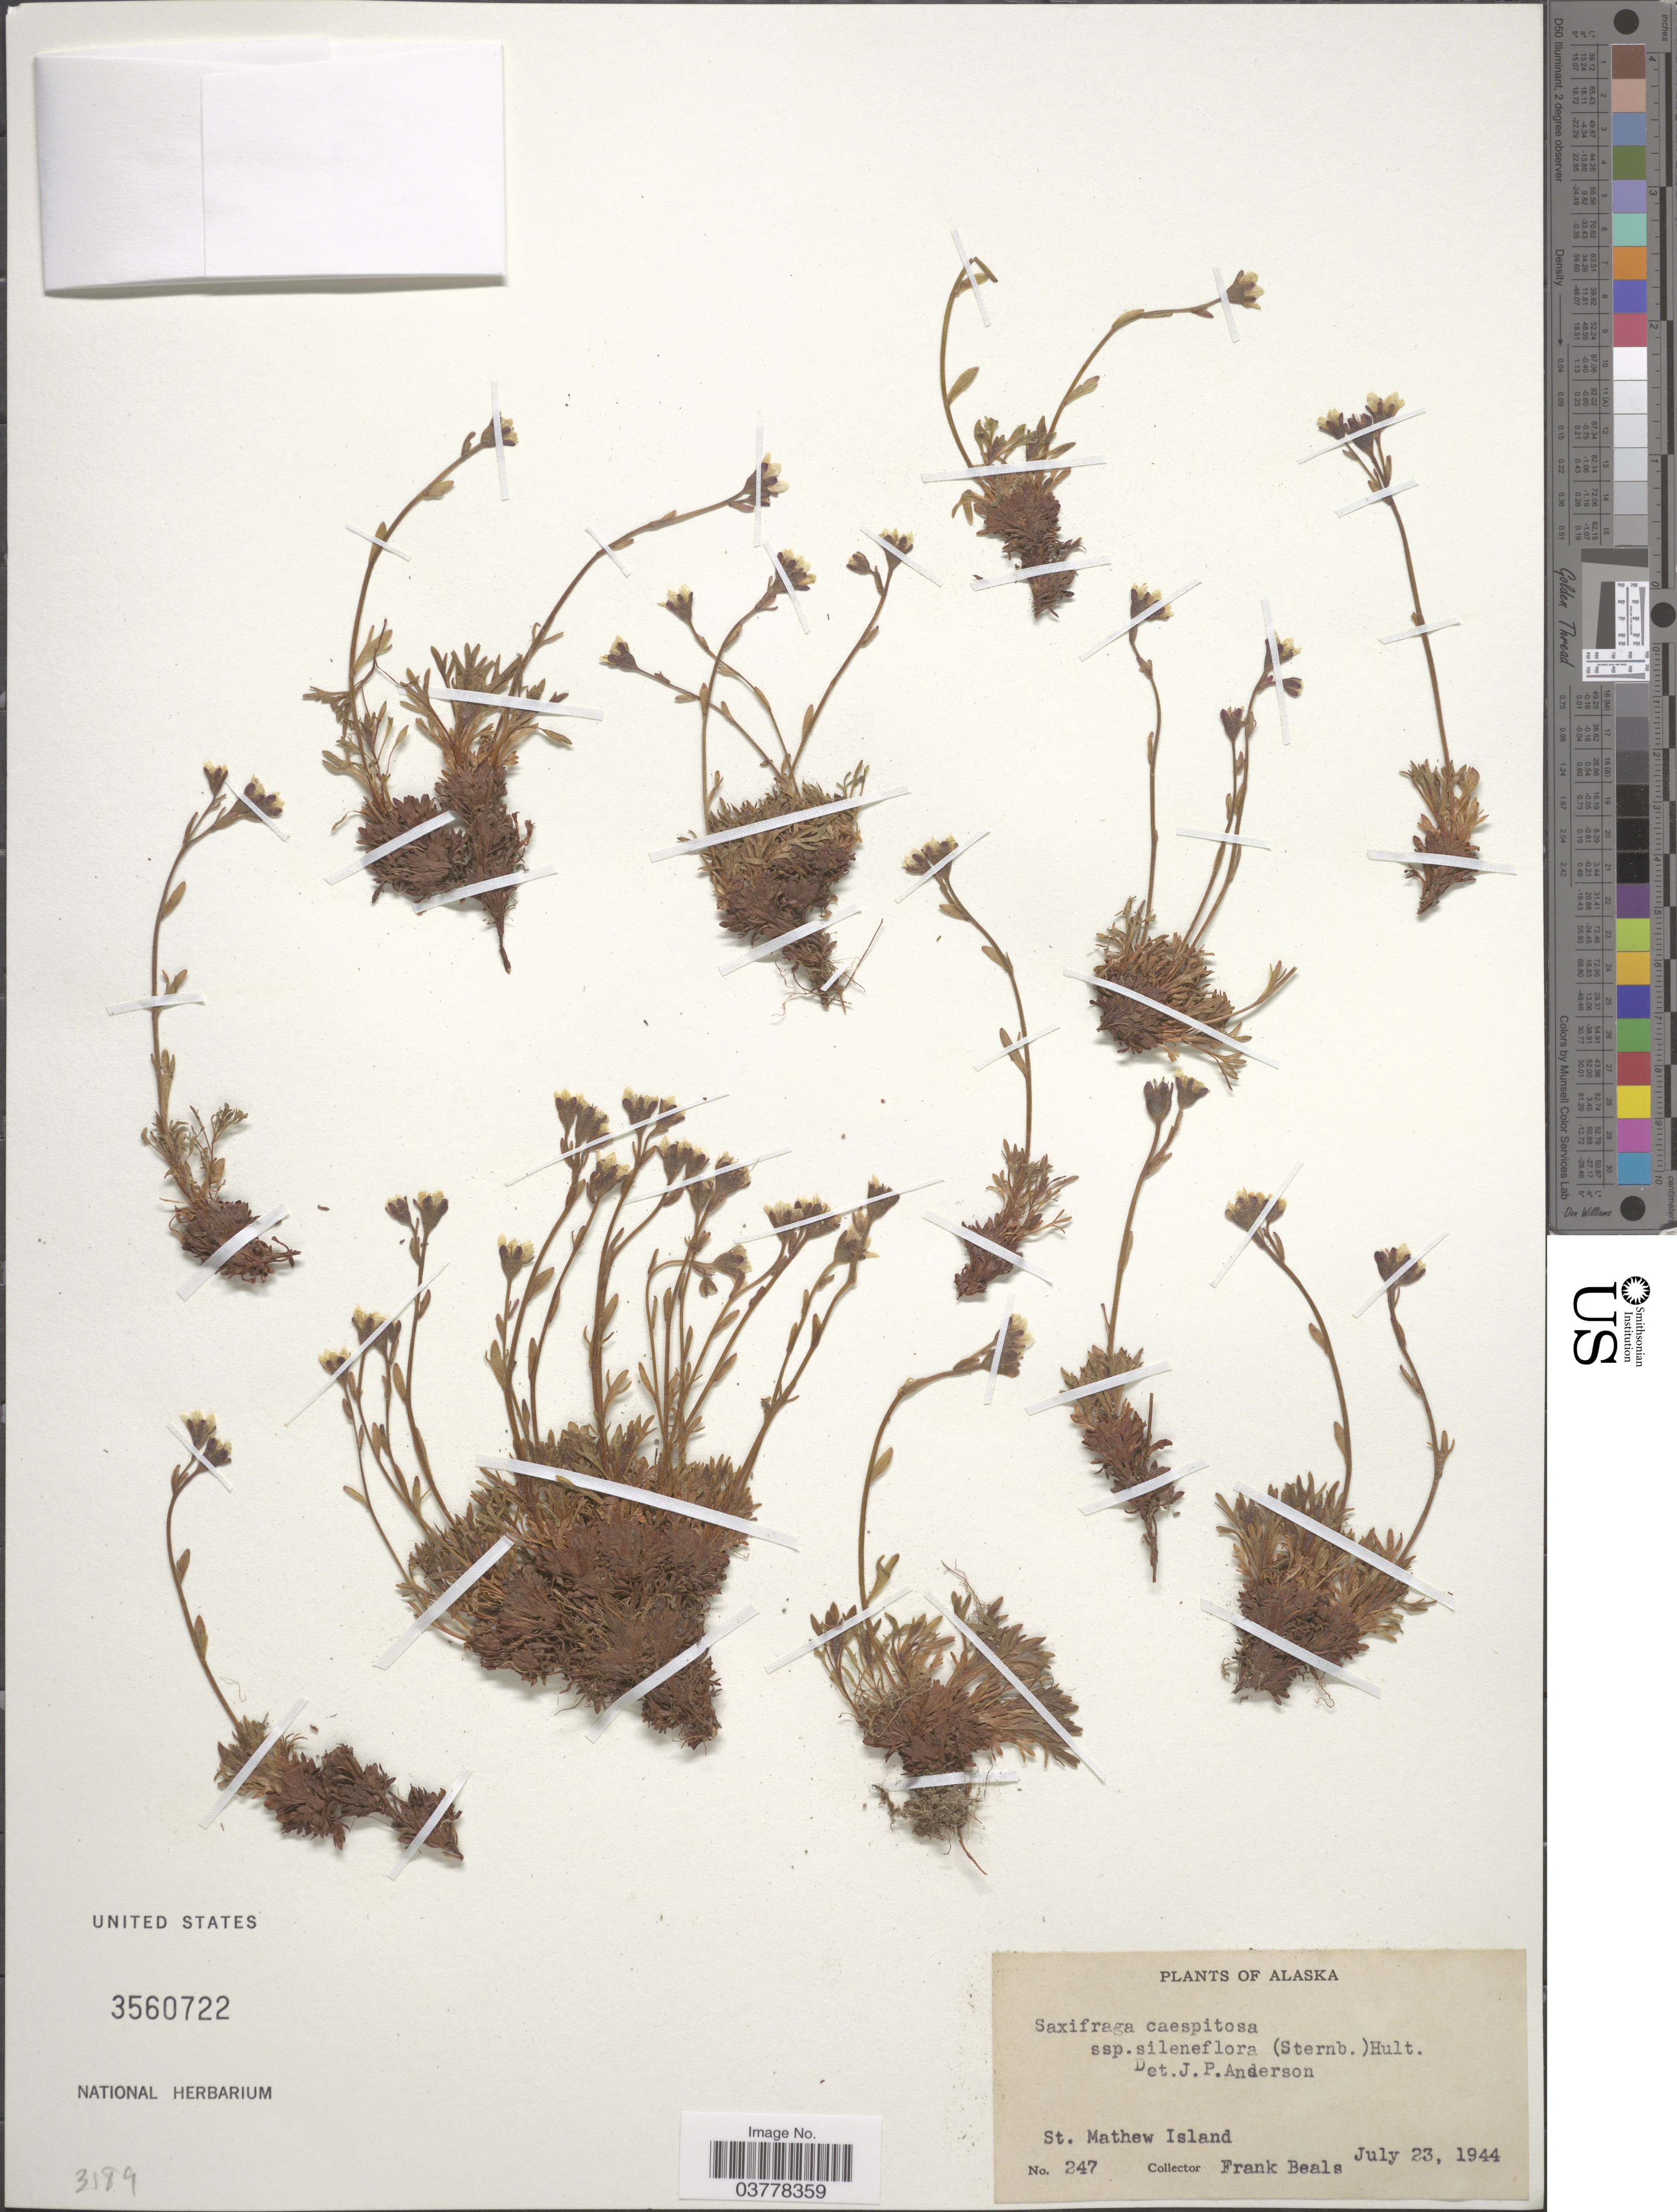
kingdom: Plantae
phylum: Tracheophyta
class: Magnoliopsida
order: Saxifragales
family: Saxifragaceae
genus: Saxifraga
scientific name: Saxifraga caespitosa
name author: L.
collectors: F. Beals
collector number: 247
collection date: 1944-07-23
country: United States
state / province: Alaska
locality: St. Mathew Island.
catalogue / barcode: US 3560722